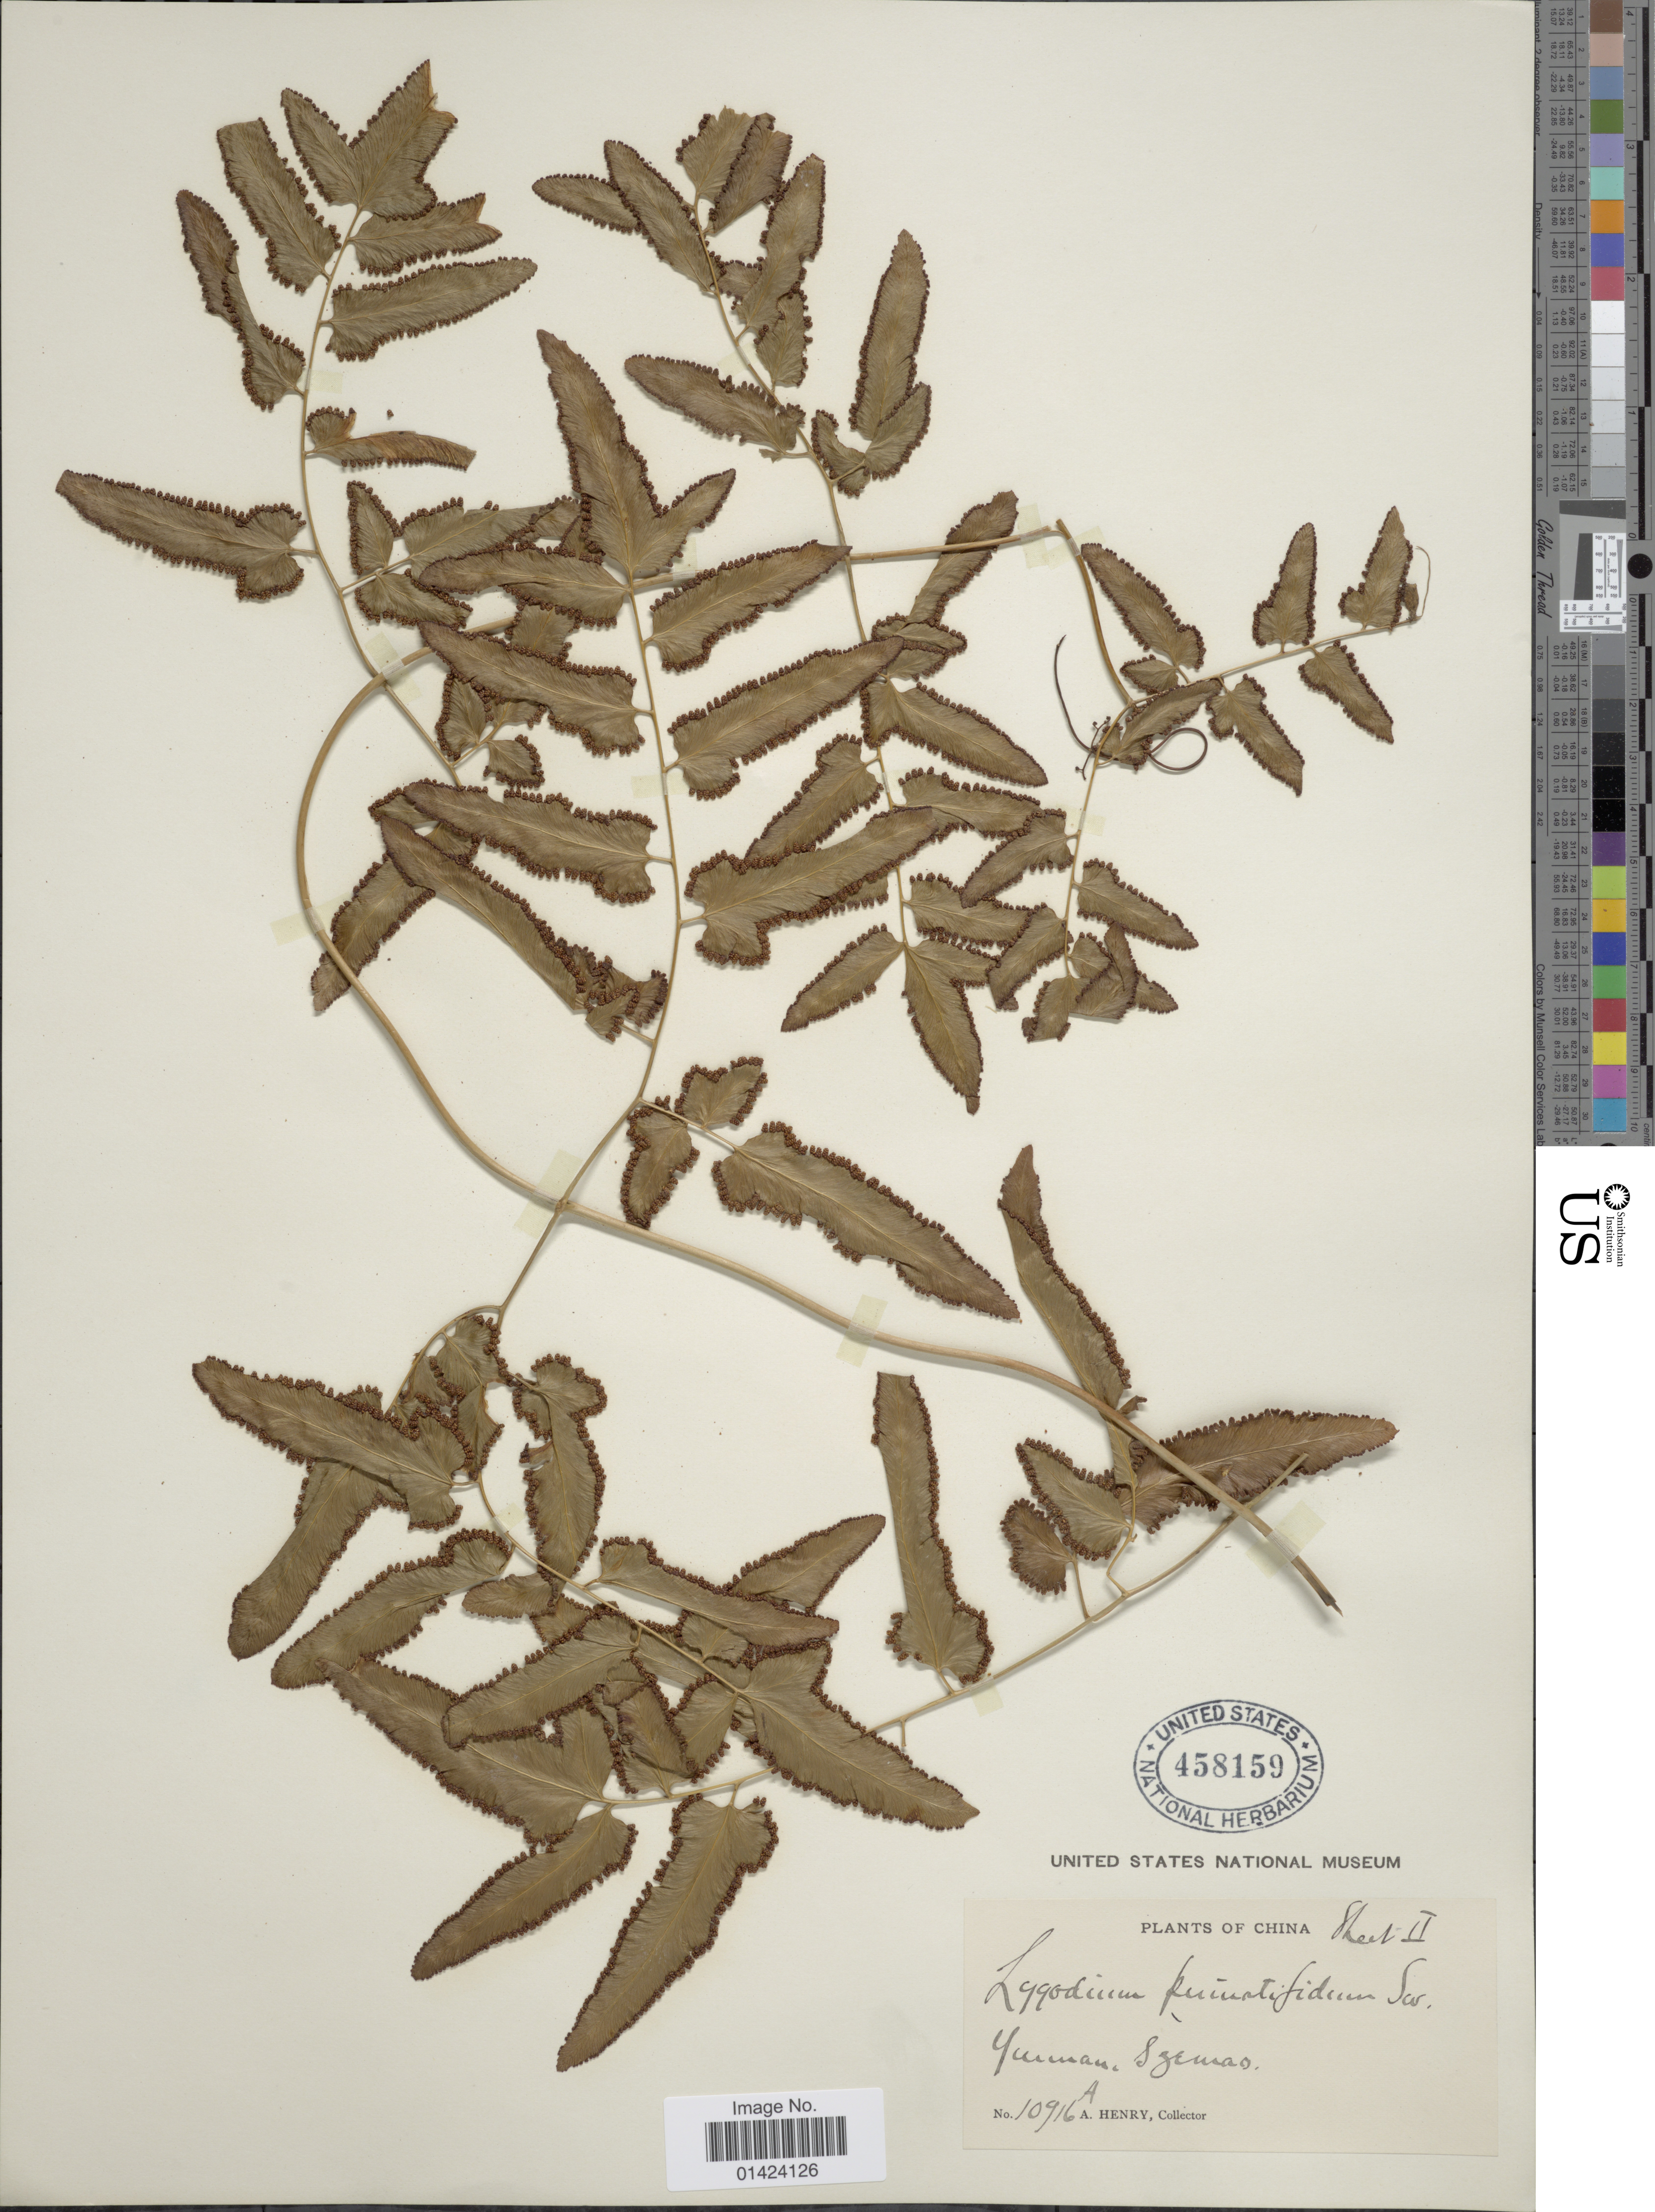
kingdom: Plantae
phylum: Tracheophyta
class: Polypodiopsida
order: Schizaeales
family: Lygodiaceae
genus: Lygodium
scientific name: Lygodium flexuosum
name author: Sw.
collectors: A. Henry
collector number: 10916 A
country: China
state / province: Yunnan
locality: Szemao, Yunnan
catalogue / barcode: US 458159